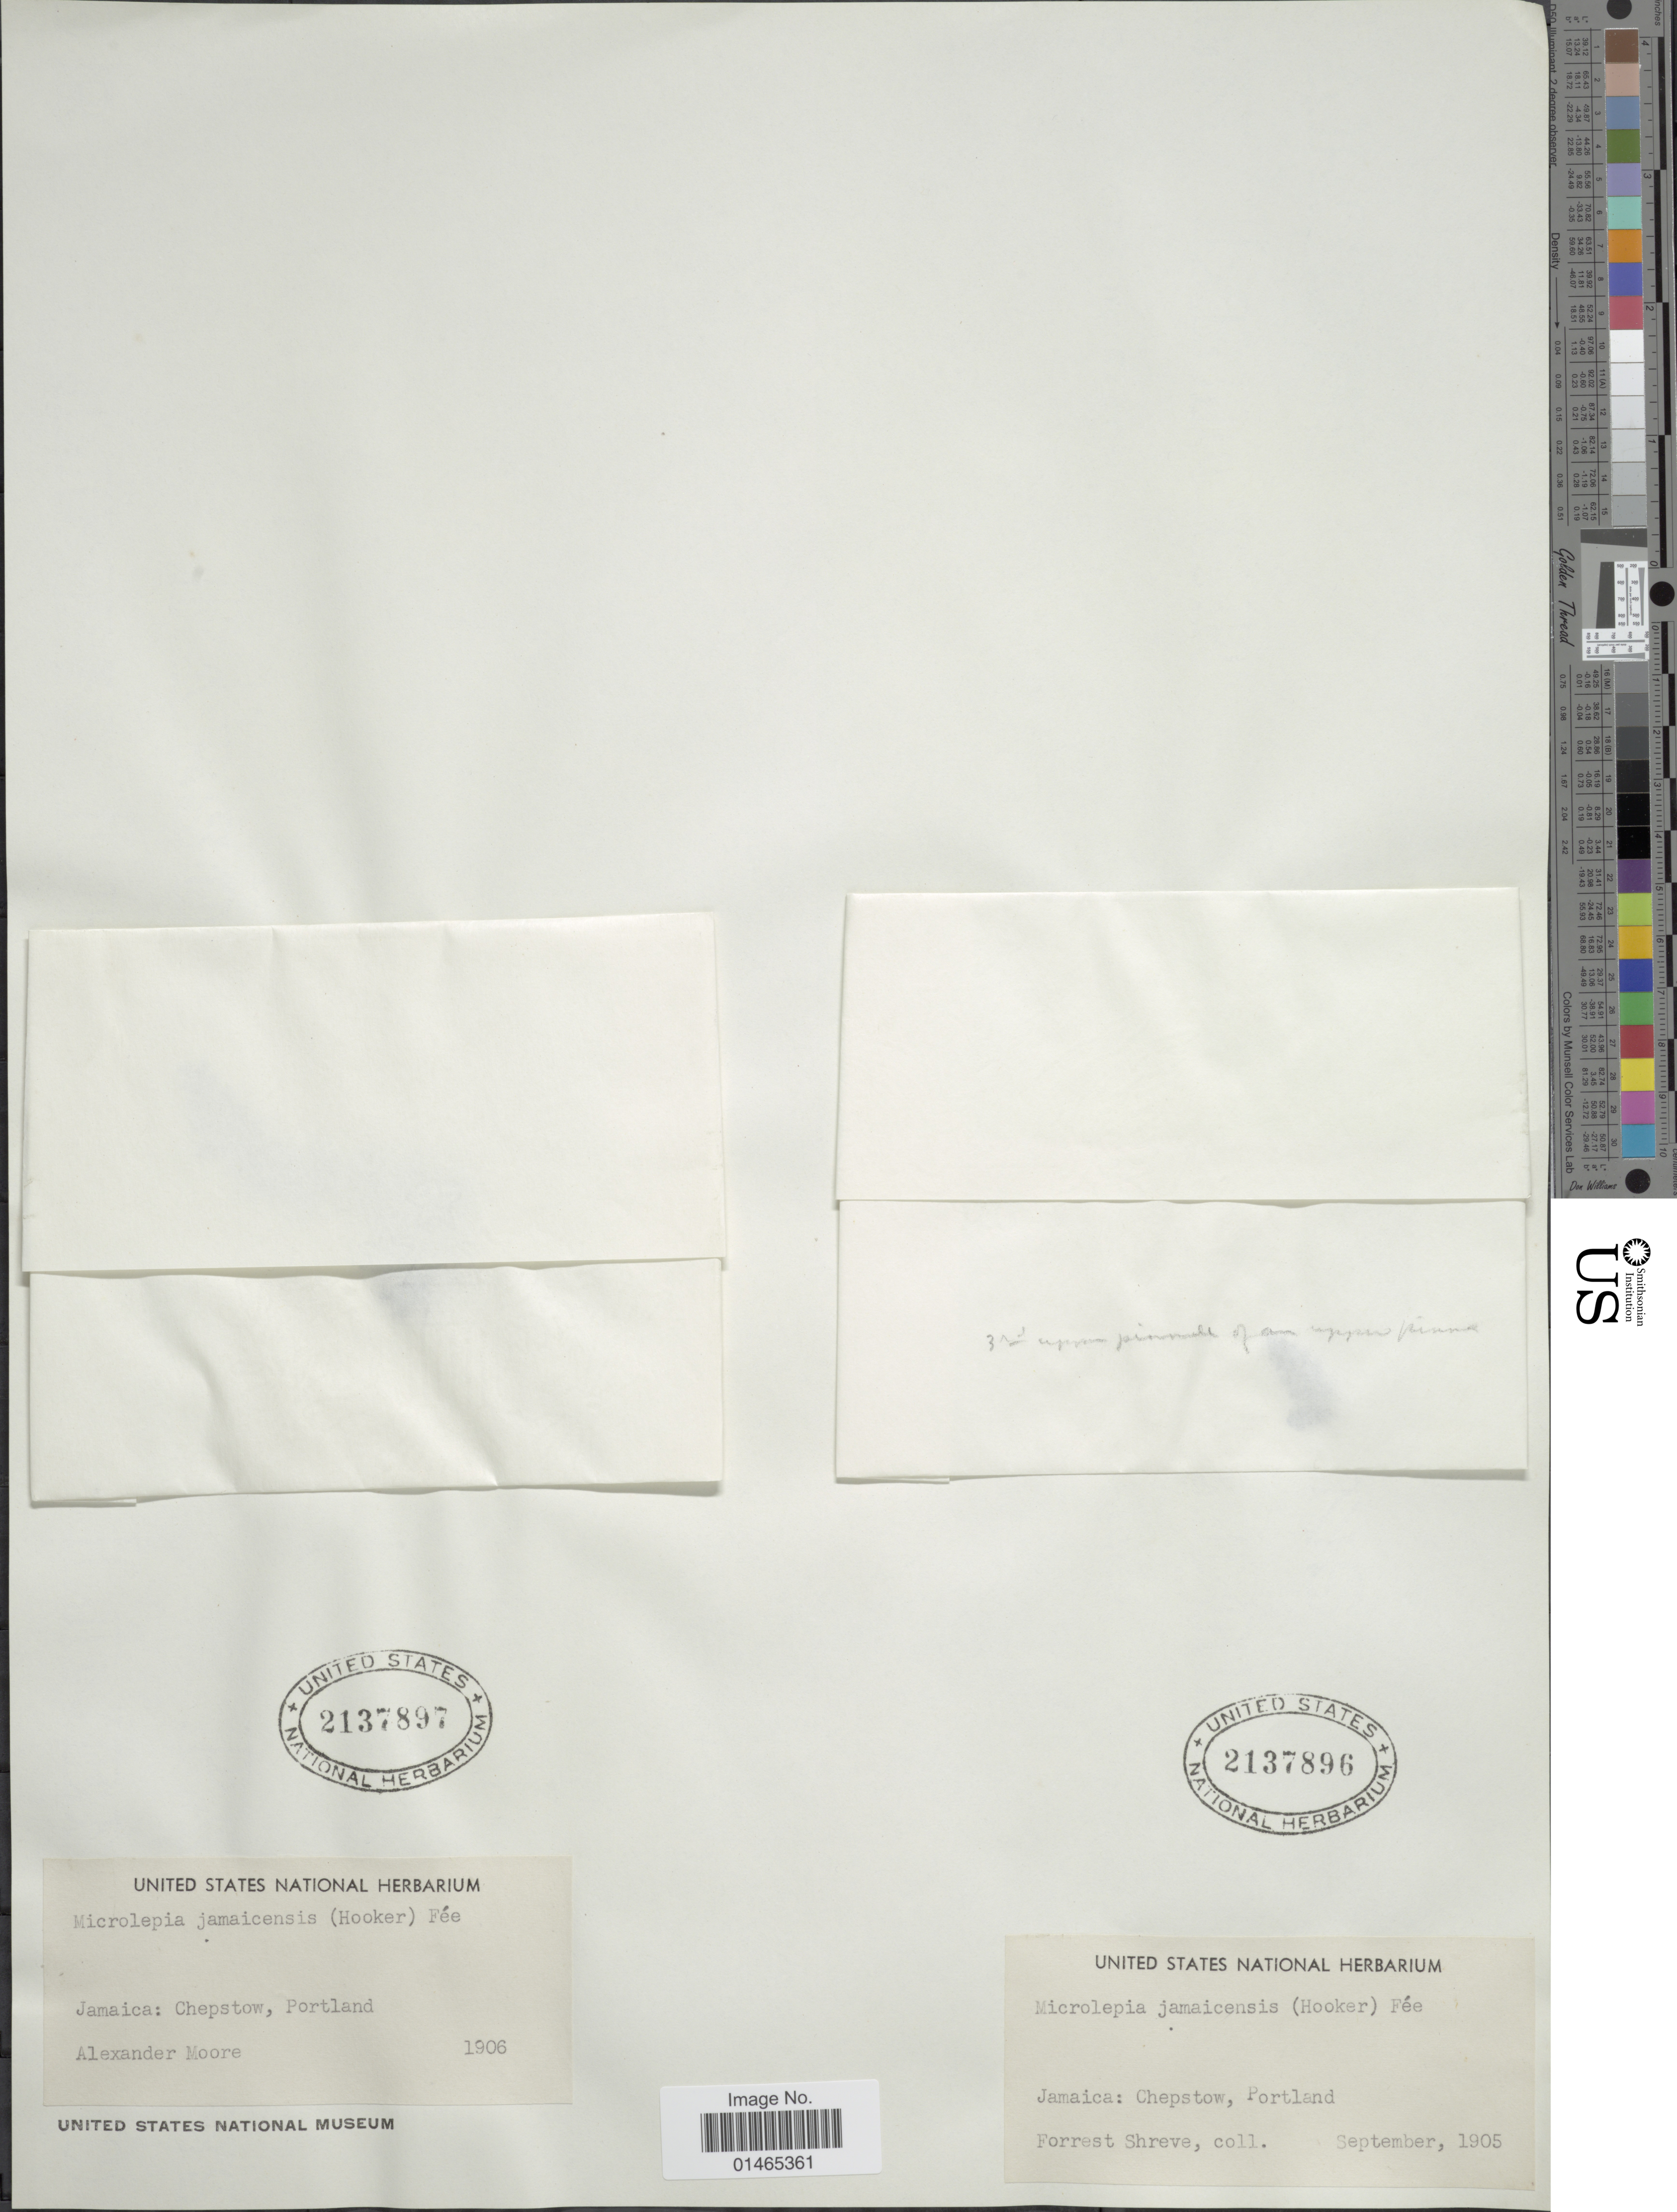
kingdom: Plantae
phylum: Tracheophyta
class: Polypodiopsida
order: Polypodiales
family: Dennstaedtiaceae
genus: Microlepia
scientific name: Microlepia jamaicensis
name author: (Hook.) Fée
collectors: A. Moore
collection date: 1906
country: Jamaica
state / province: Portland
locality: Chepstow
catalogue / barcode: US 2137897